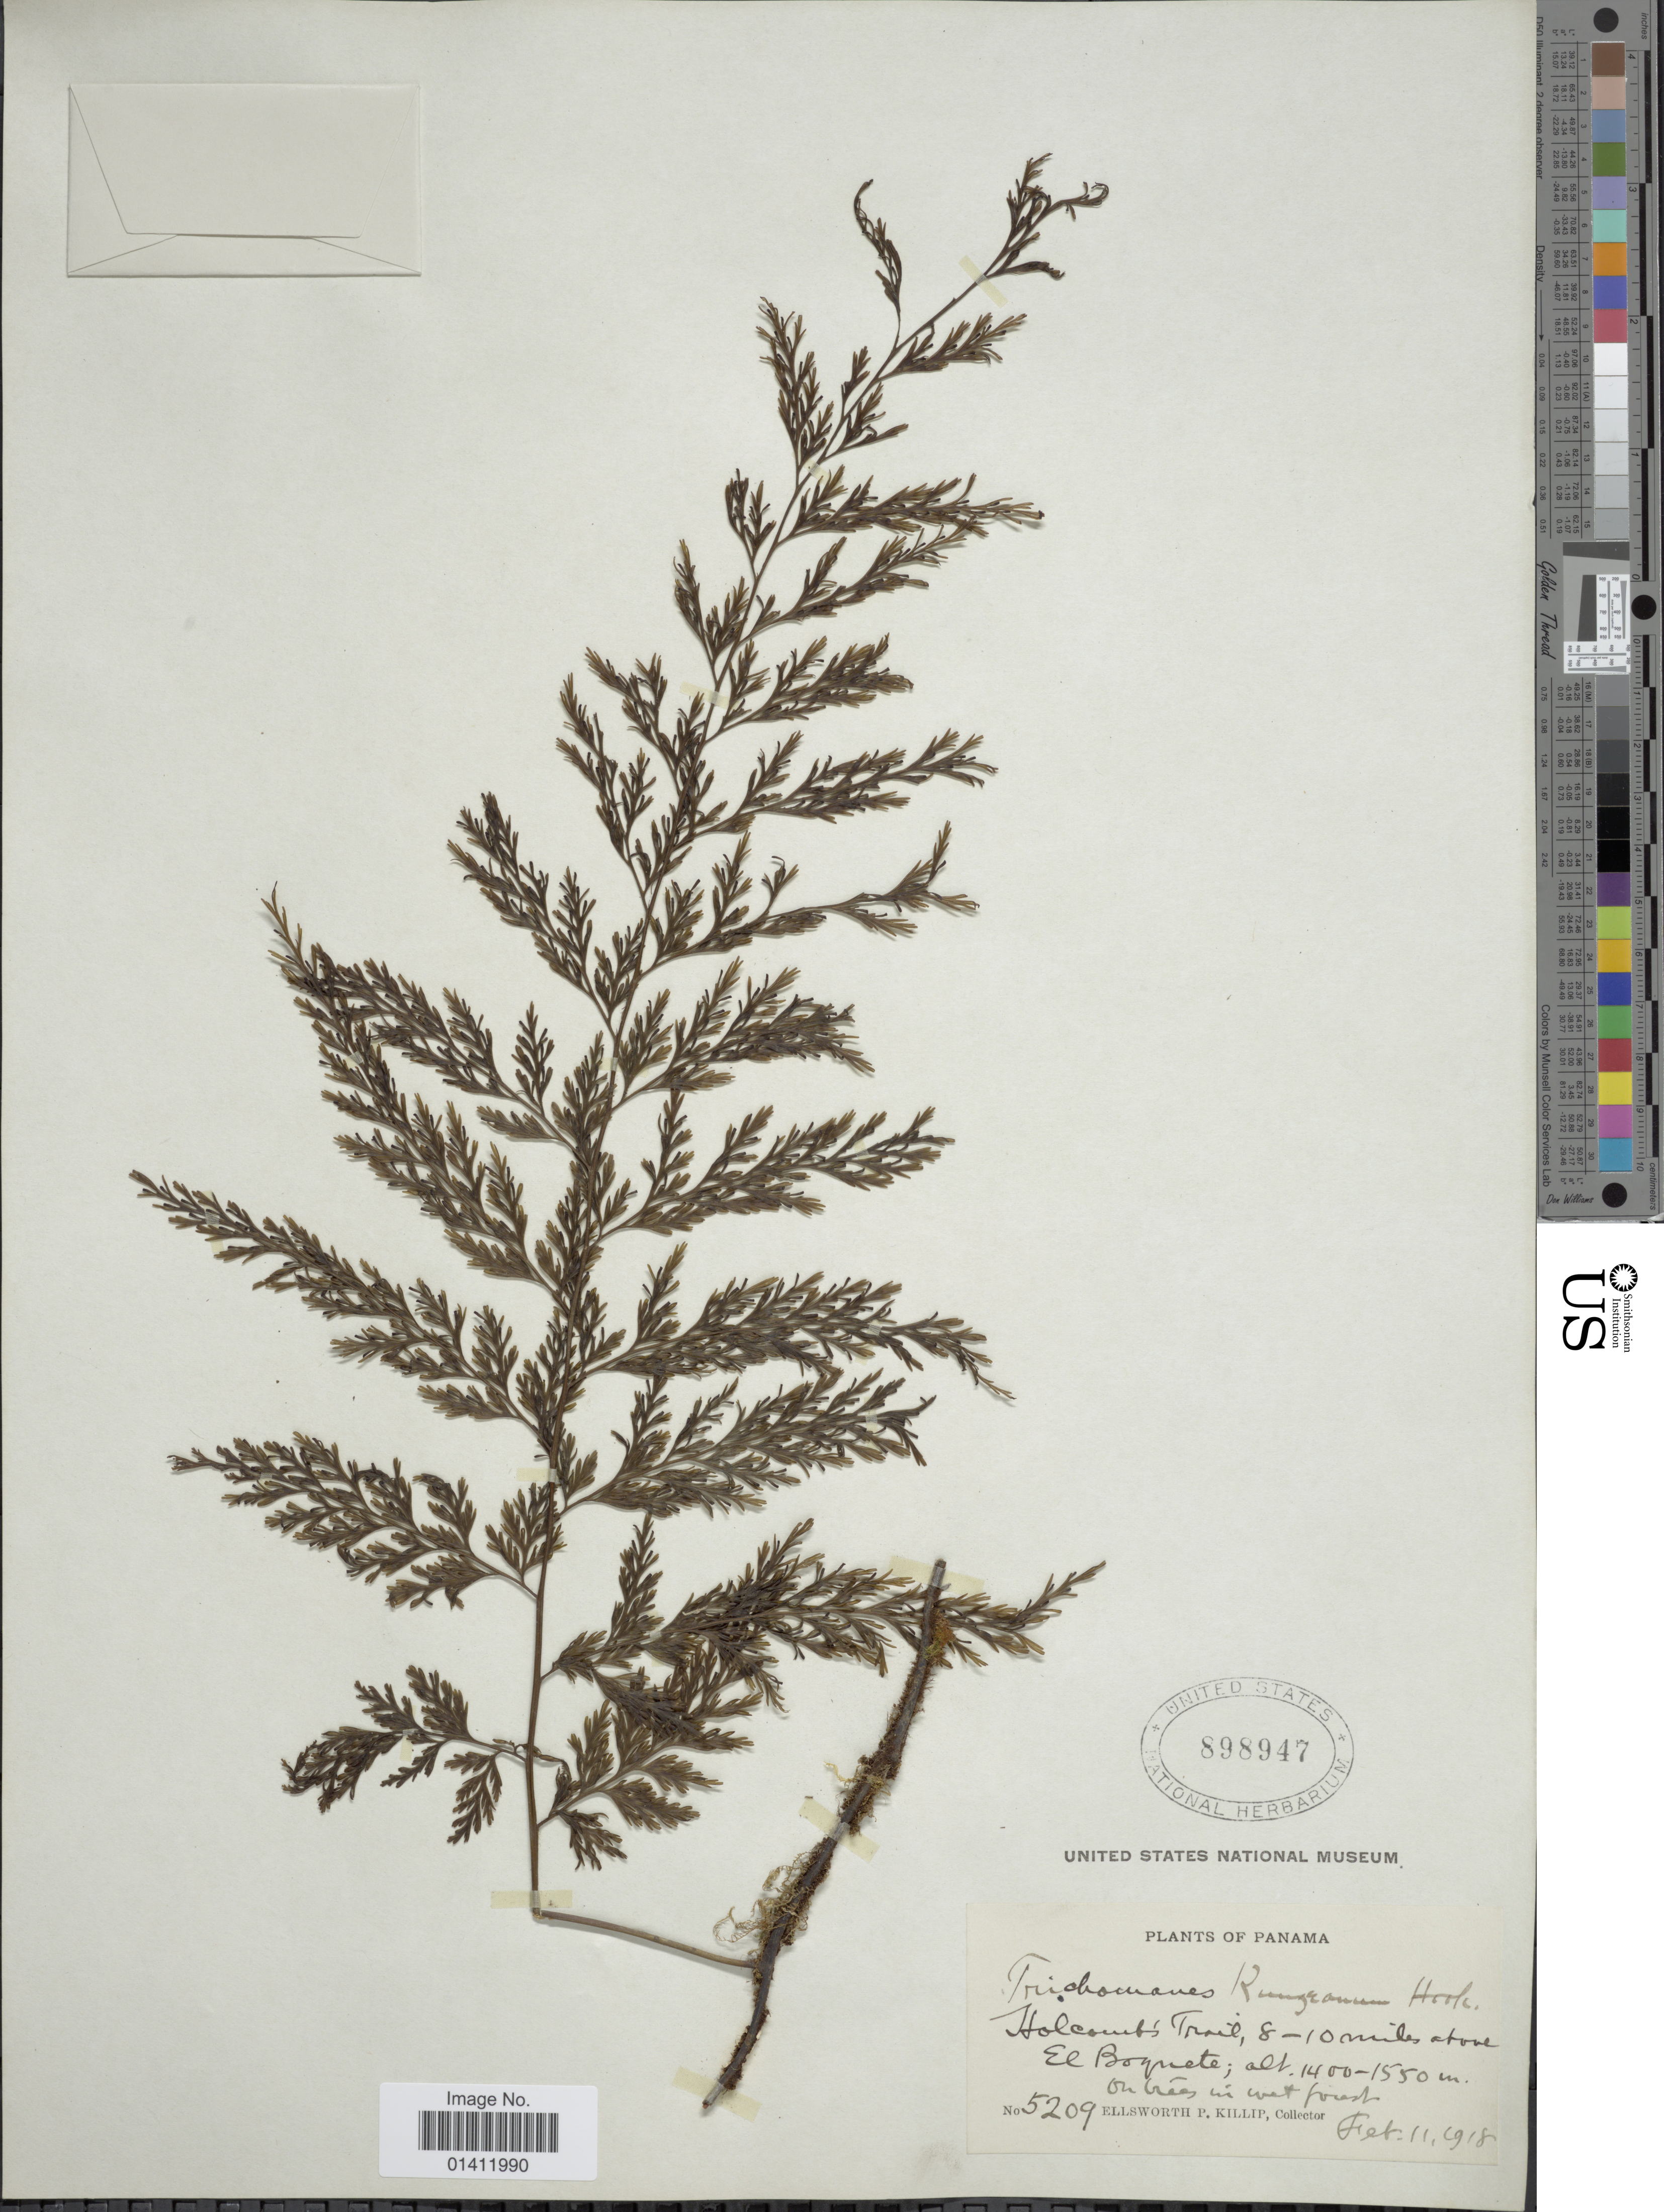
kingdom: Plantae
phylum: Tracheophyta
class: Polypodiopsida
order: Hymenophyllales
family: Hymenophyllaceae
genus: Vandenboschia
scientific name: Vandenboschia radicans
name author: (Sw.) Copel.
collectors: E. P. Killip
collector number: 5209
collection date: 1918-02-11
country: Panama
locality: Holcomb's Trail, 8-10 miles above El Boquete.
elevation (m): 1400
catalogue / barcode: US 898947